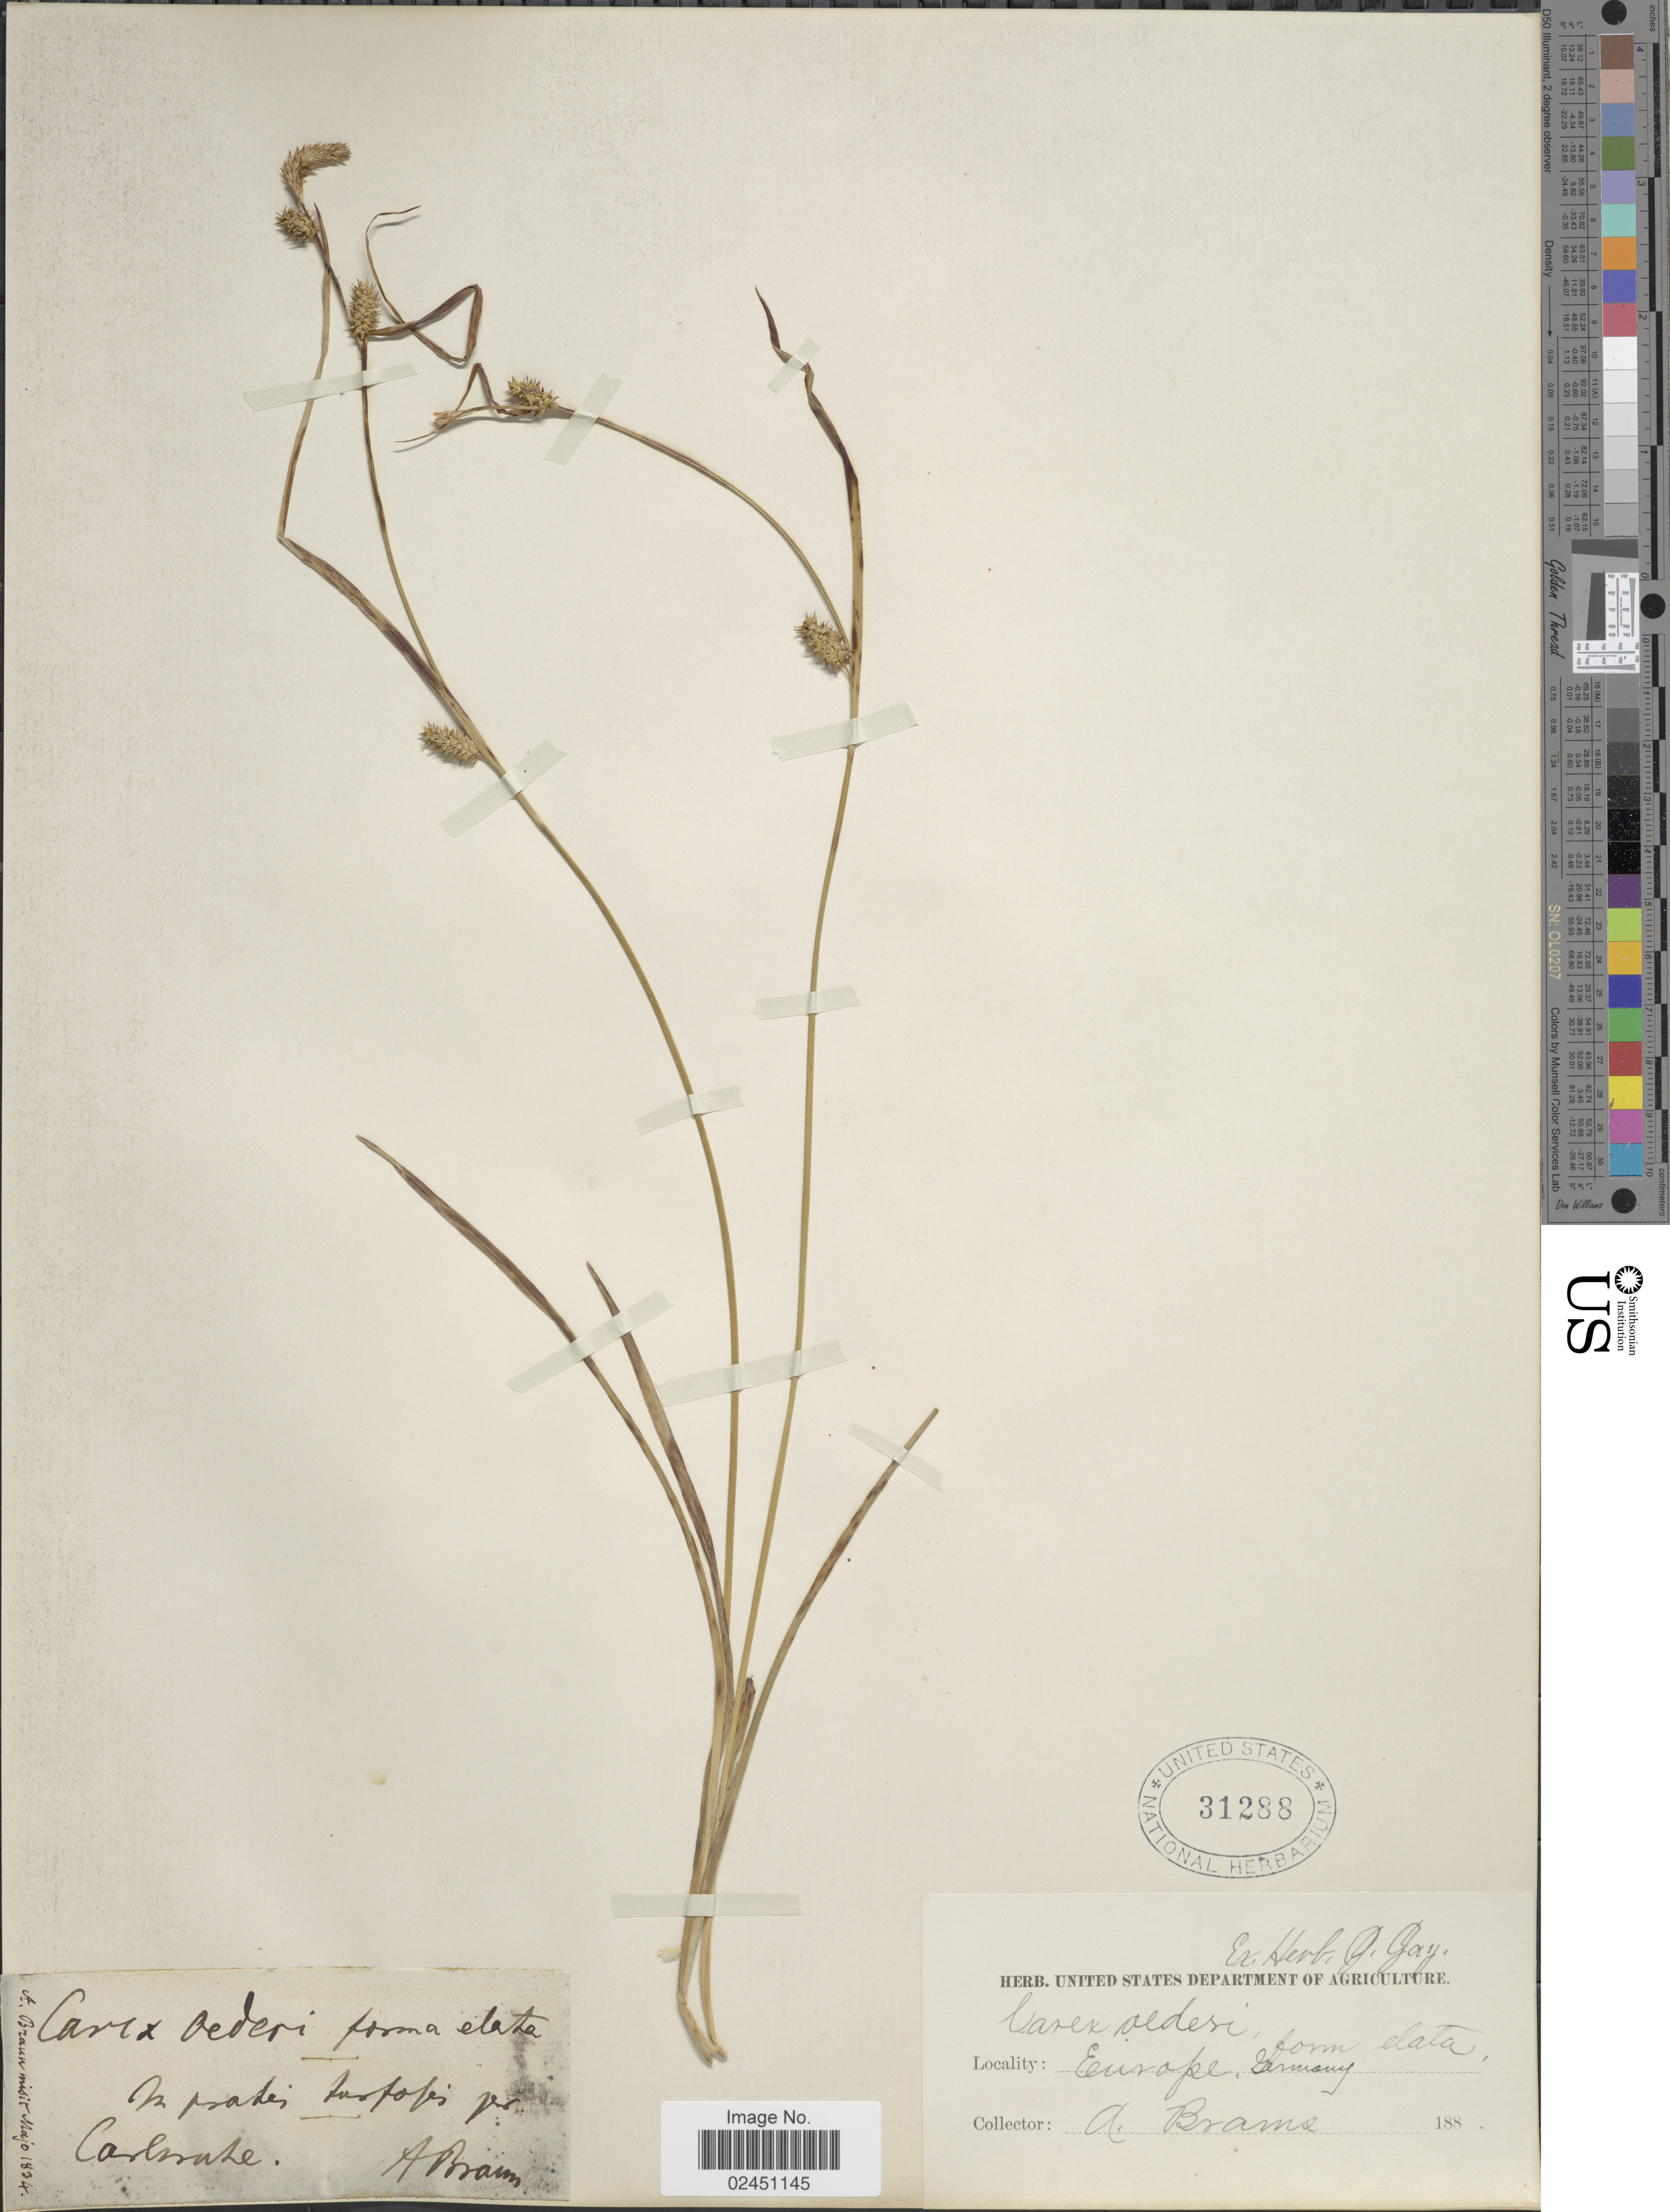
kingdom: Plantae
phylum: Tracheophyta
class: Liliopsida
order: Poales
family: Cyperaceae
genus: Carex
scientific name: Carex oederi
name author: Retz.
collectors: A. Brams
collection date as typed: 188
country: Germany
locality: In pratis [illegible text] Carlsruhe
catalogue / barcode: US 31288